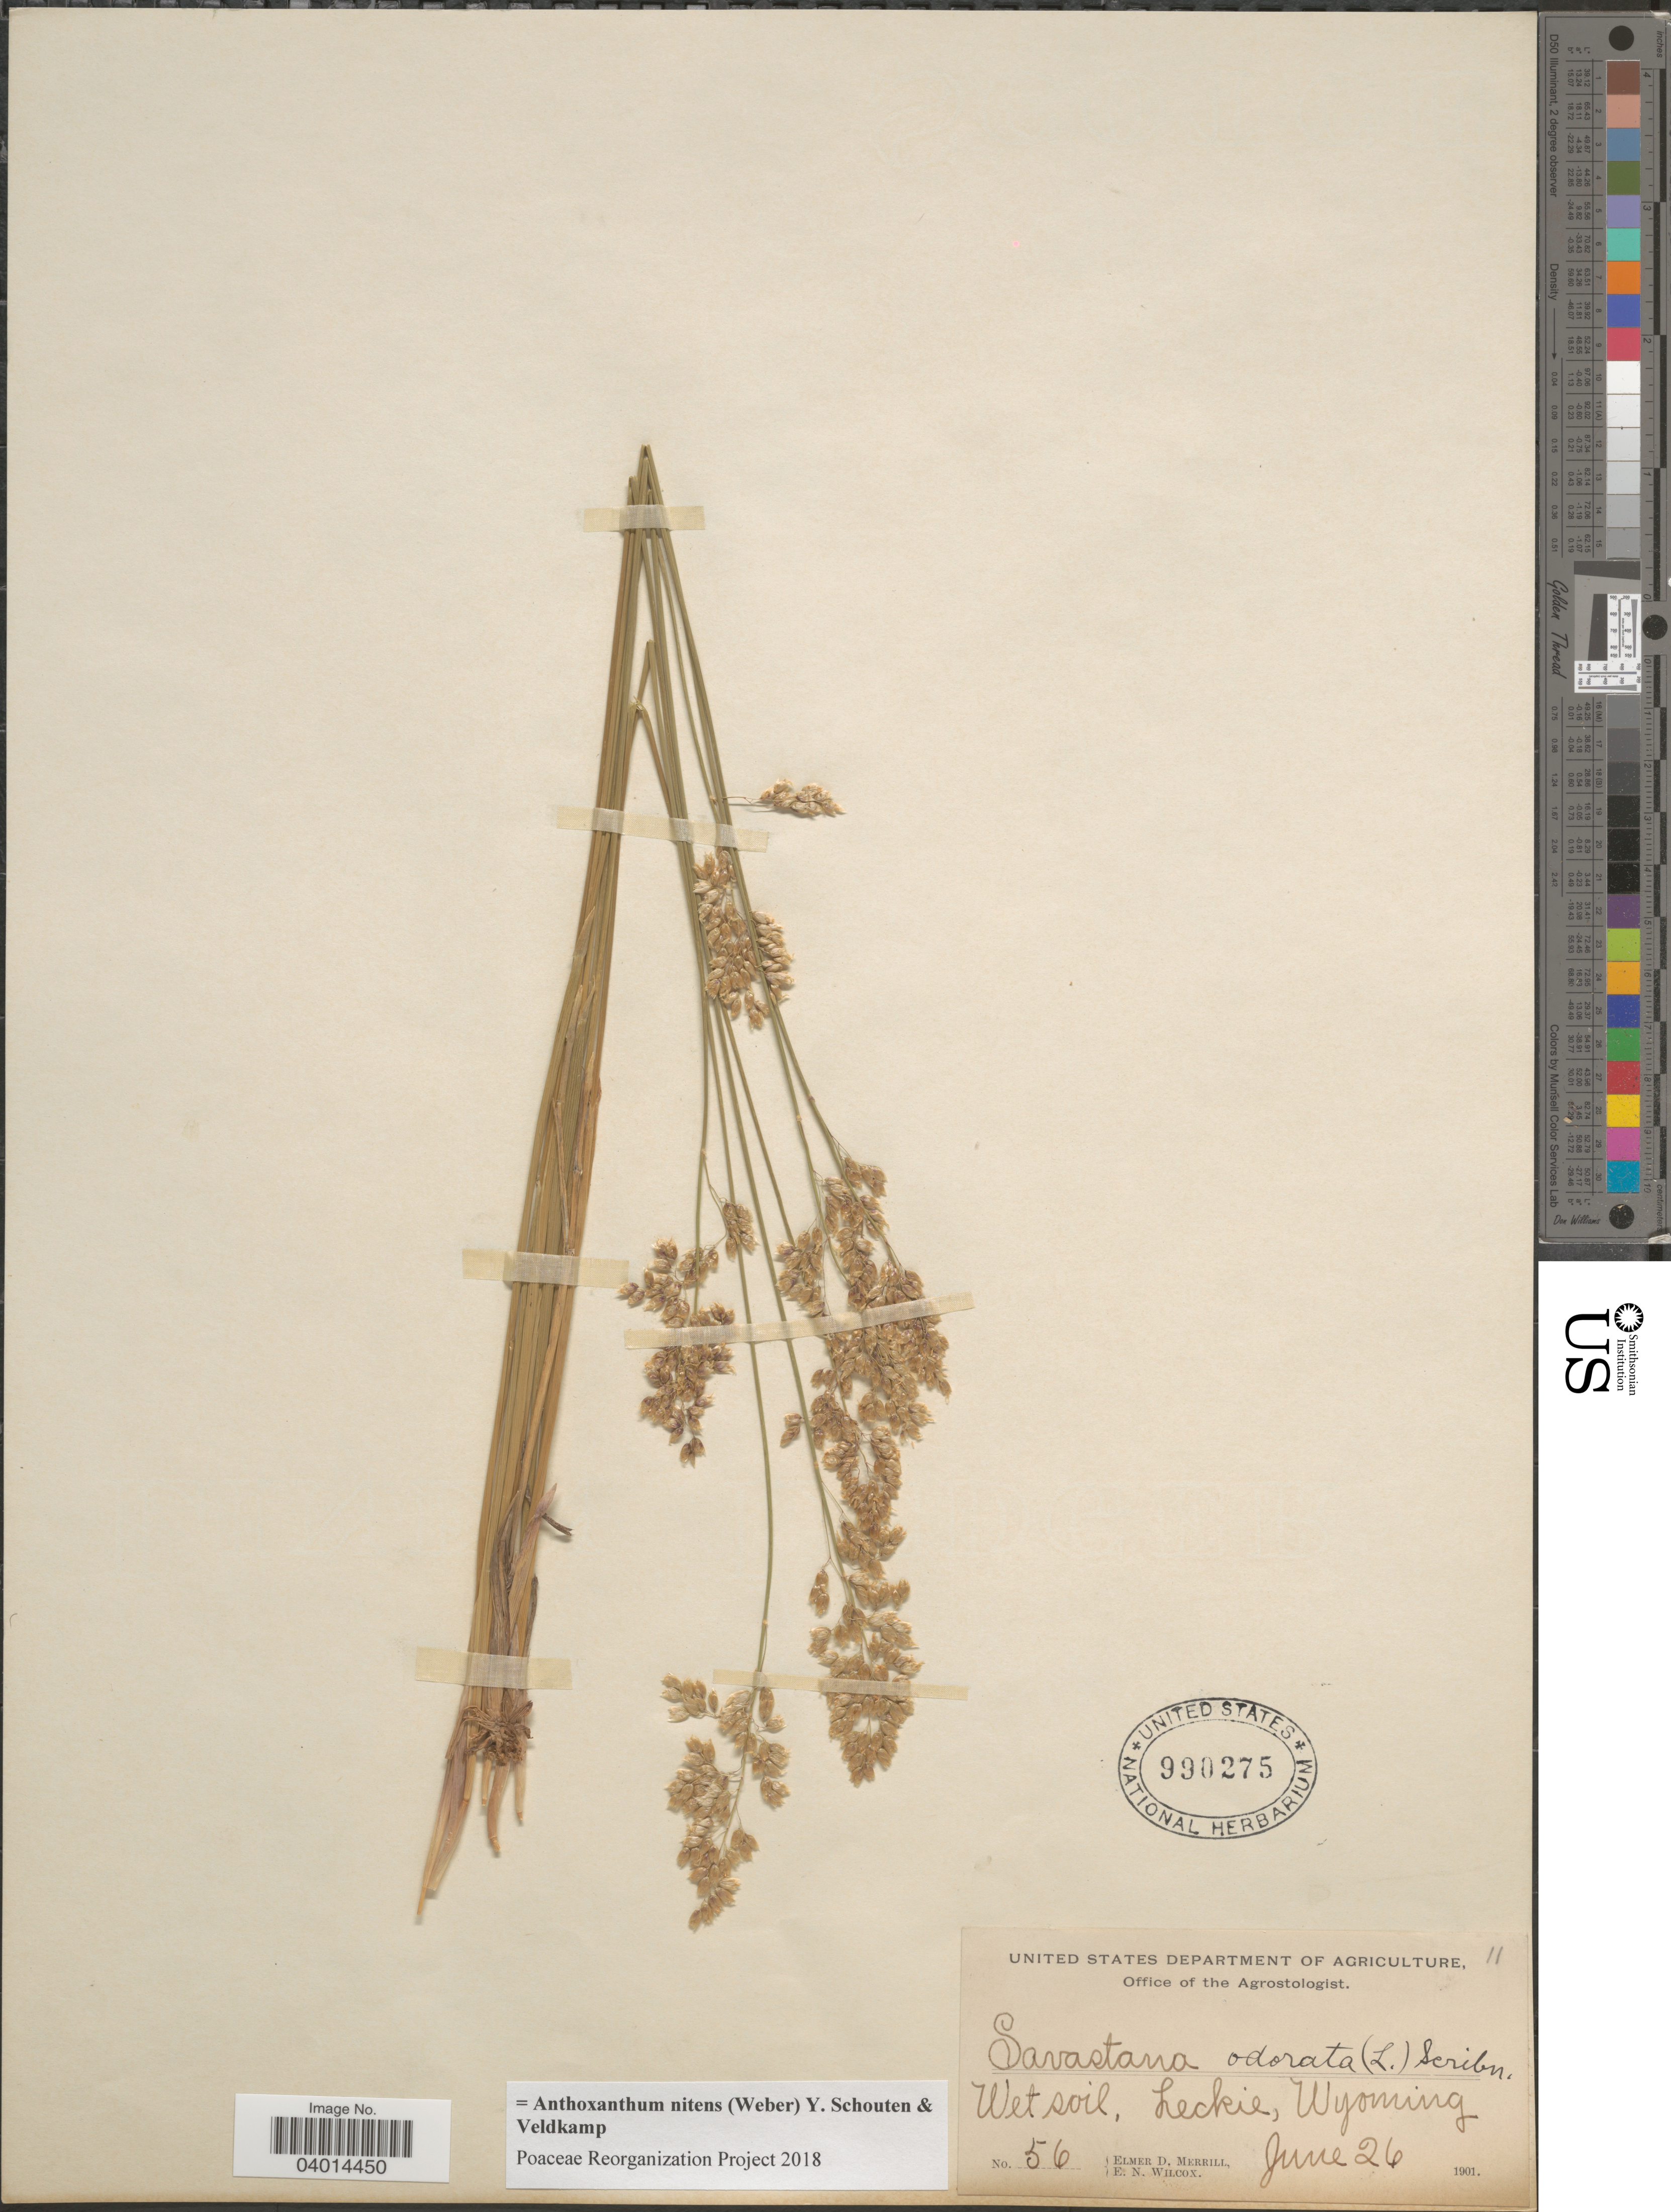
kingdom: Plantae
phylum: Tracheophyta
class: Liliopsida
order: Poales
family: Poaceae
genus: Anthoxanthum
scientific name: Anthoxanthum nitens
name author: (G.H. Weber) R.T.A. Schouten & Veldkamp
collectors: E. D. Merrill & E. Wilcox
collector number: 56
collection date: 1901-06-26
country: United States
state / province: Wyoming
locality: Leckie.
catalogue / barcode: US 990275